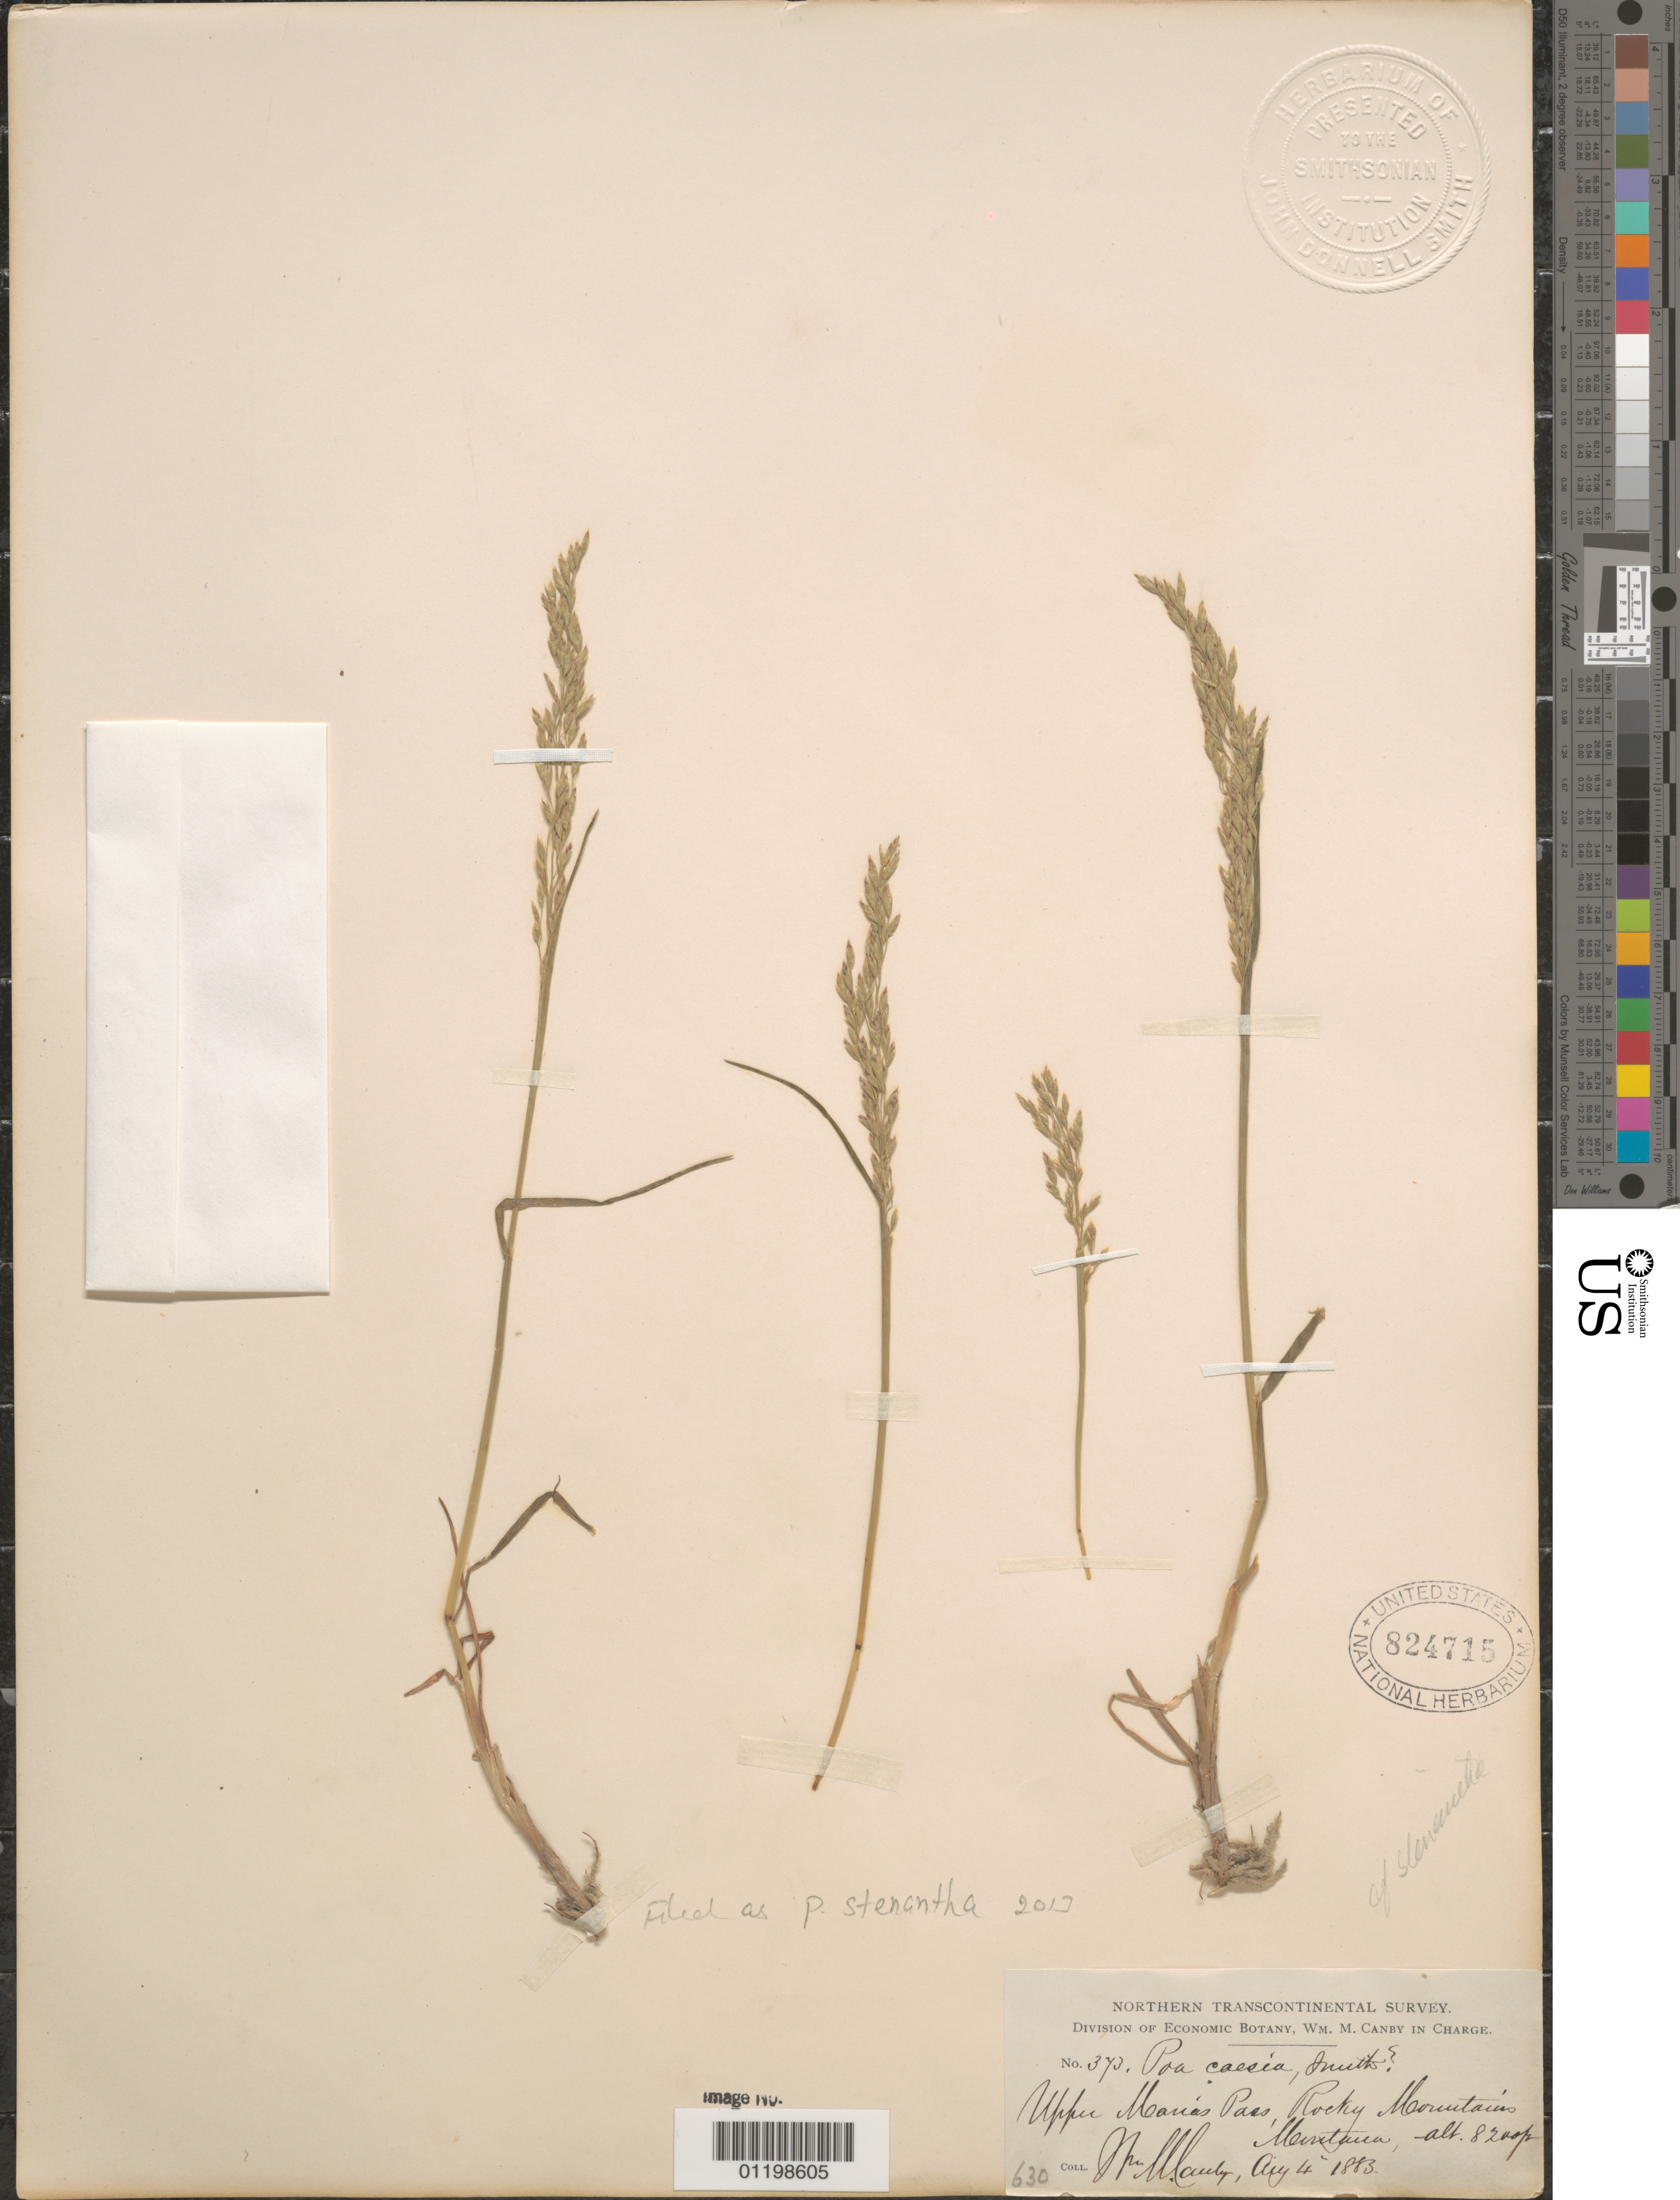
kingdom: Plantae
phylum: Tracheophyta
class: Liliopsida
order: Poales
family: Poaceae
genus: Poa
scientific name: Poa stenantha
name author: Trin.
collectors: W. M. Canby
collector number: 373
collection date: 1883-08-04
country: United States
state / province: Montana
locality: Upper Marias Pass, Rocky Mts.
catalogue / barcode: US 824715